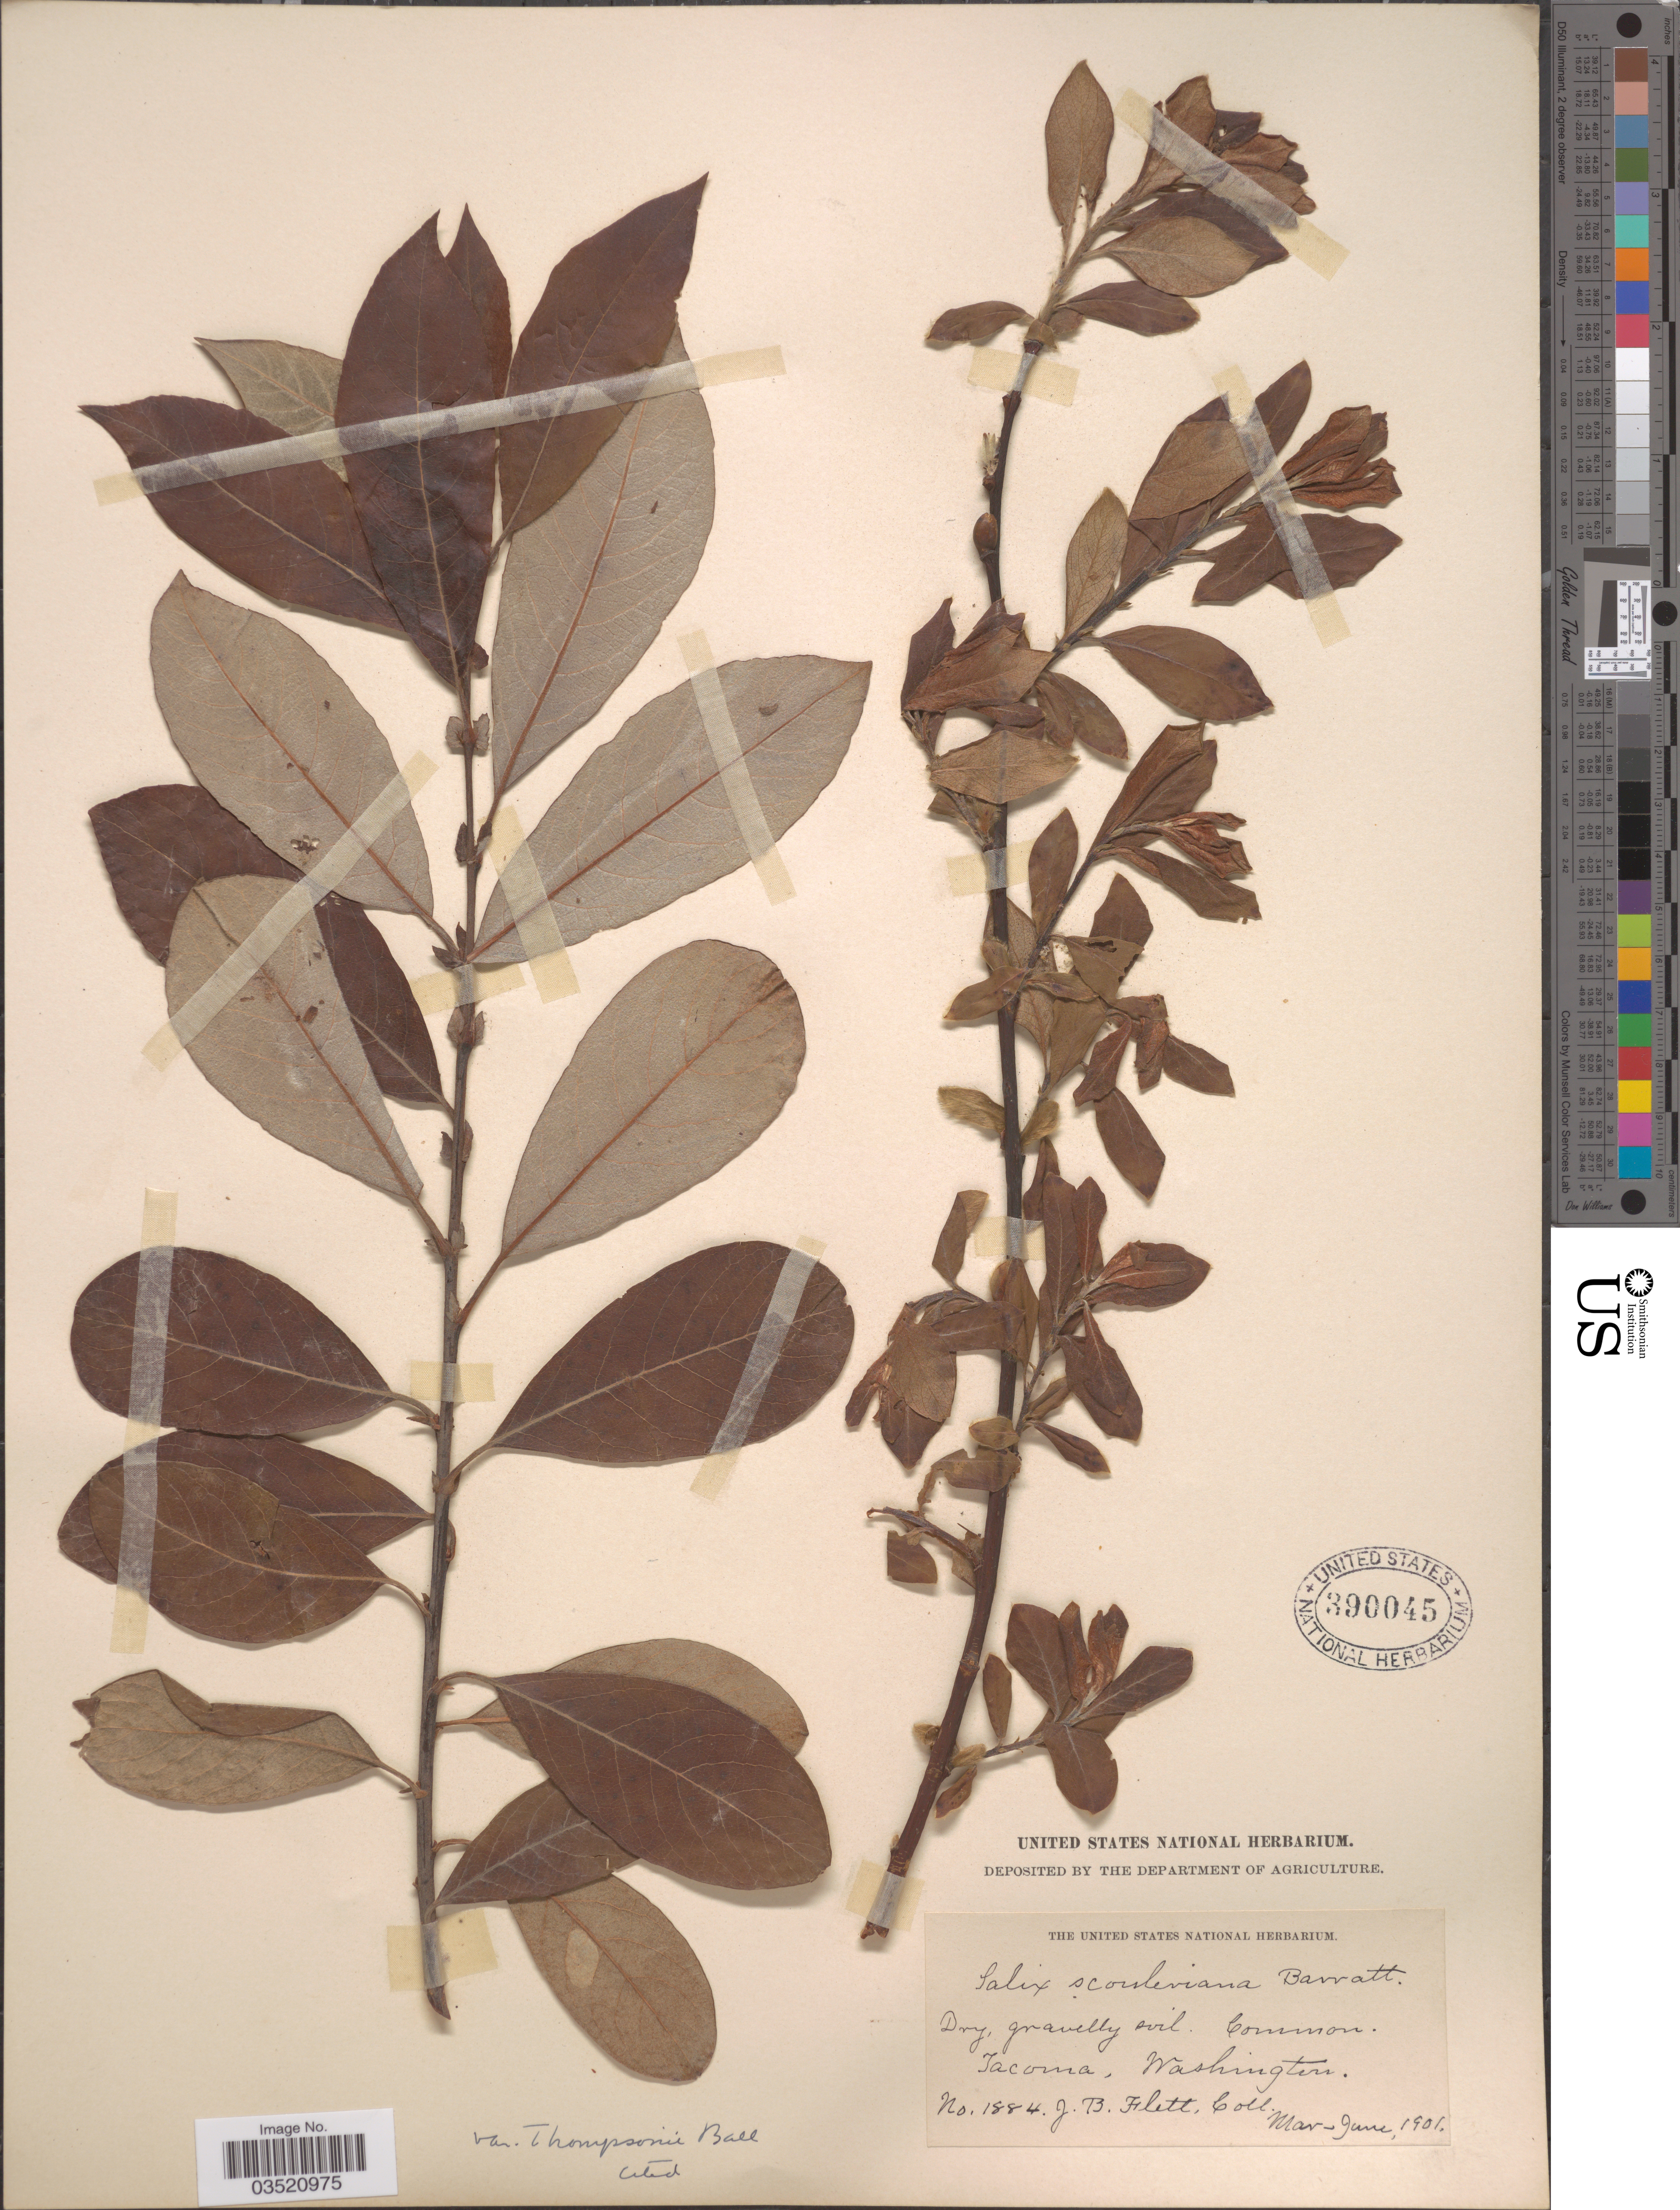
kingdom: Plantae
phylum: Tracheophyta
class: Magnoliopsida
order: Malpighiales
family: Salicaceae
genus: Salix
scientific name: Salix scouleriana var. thompsonii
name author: C.R. Ball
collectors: J. Flett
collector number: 1884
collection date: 1901-03/1901-06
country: United States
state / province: Washington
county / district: Pierce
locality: Tacoma.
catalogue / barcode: US 390045